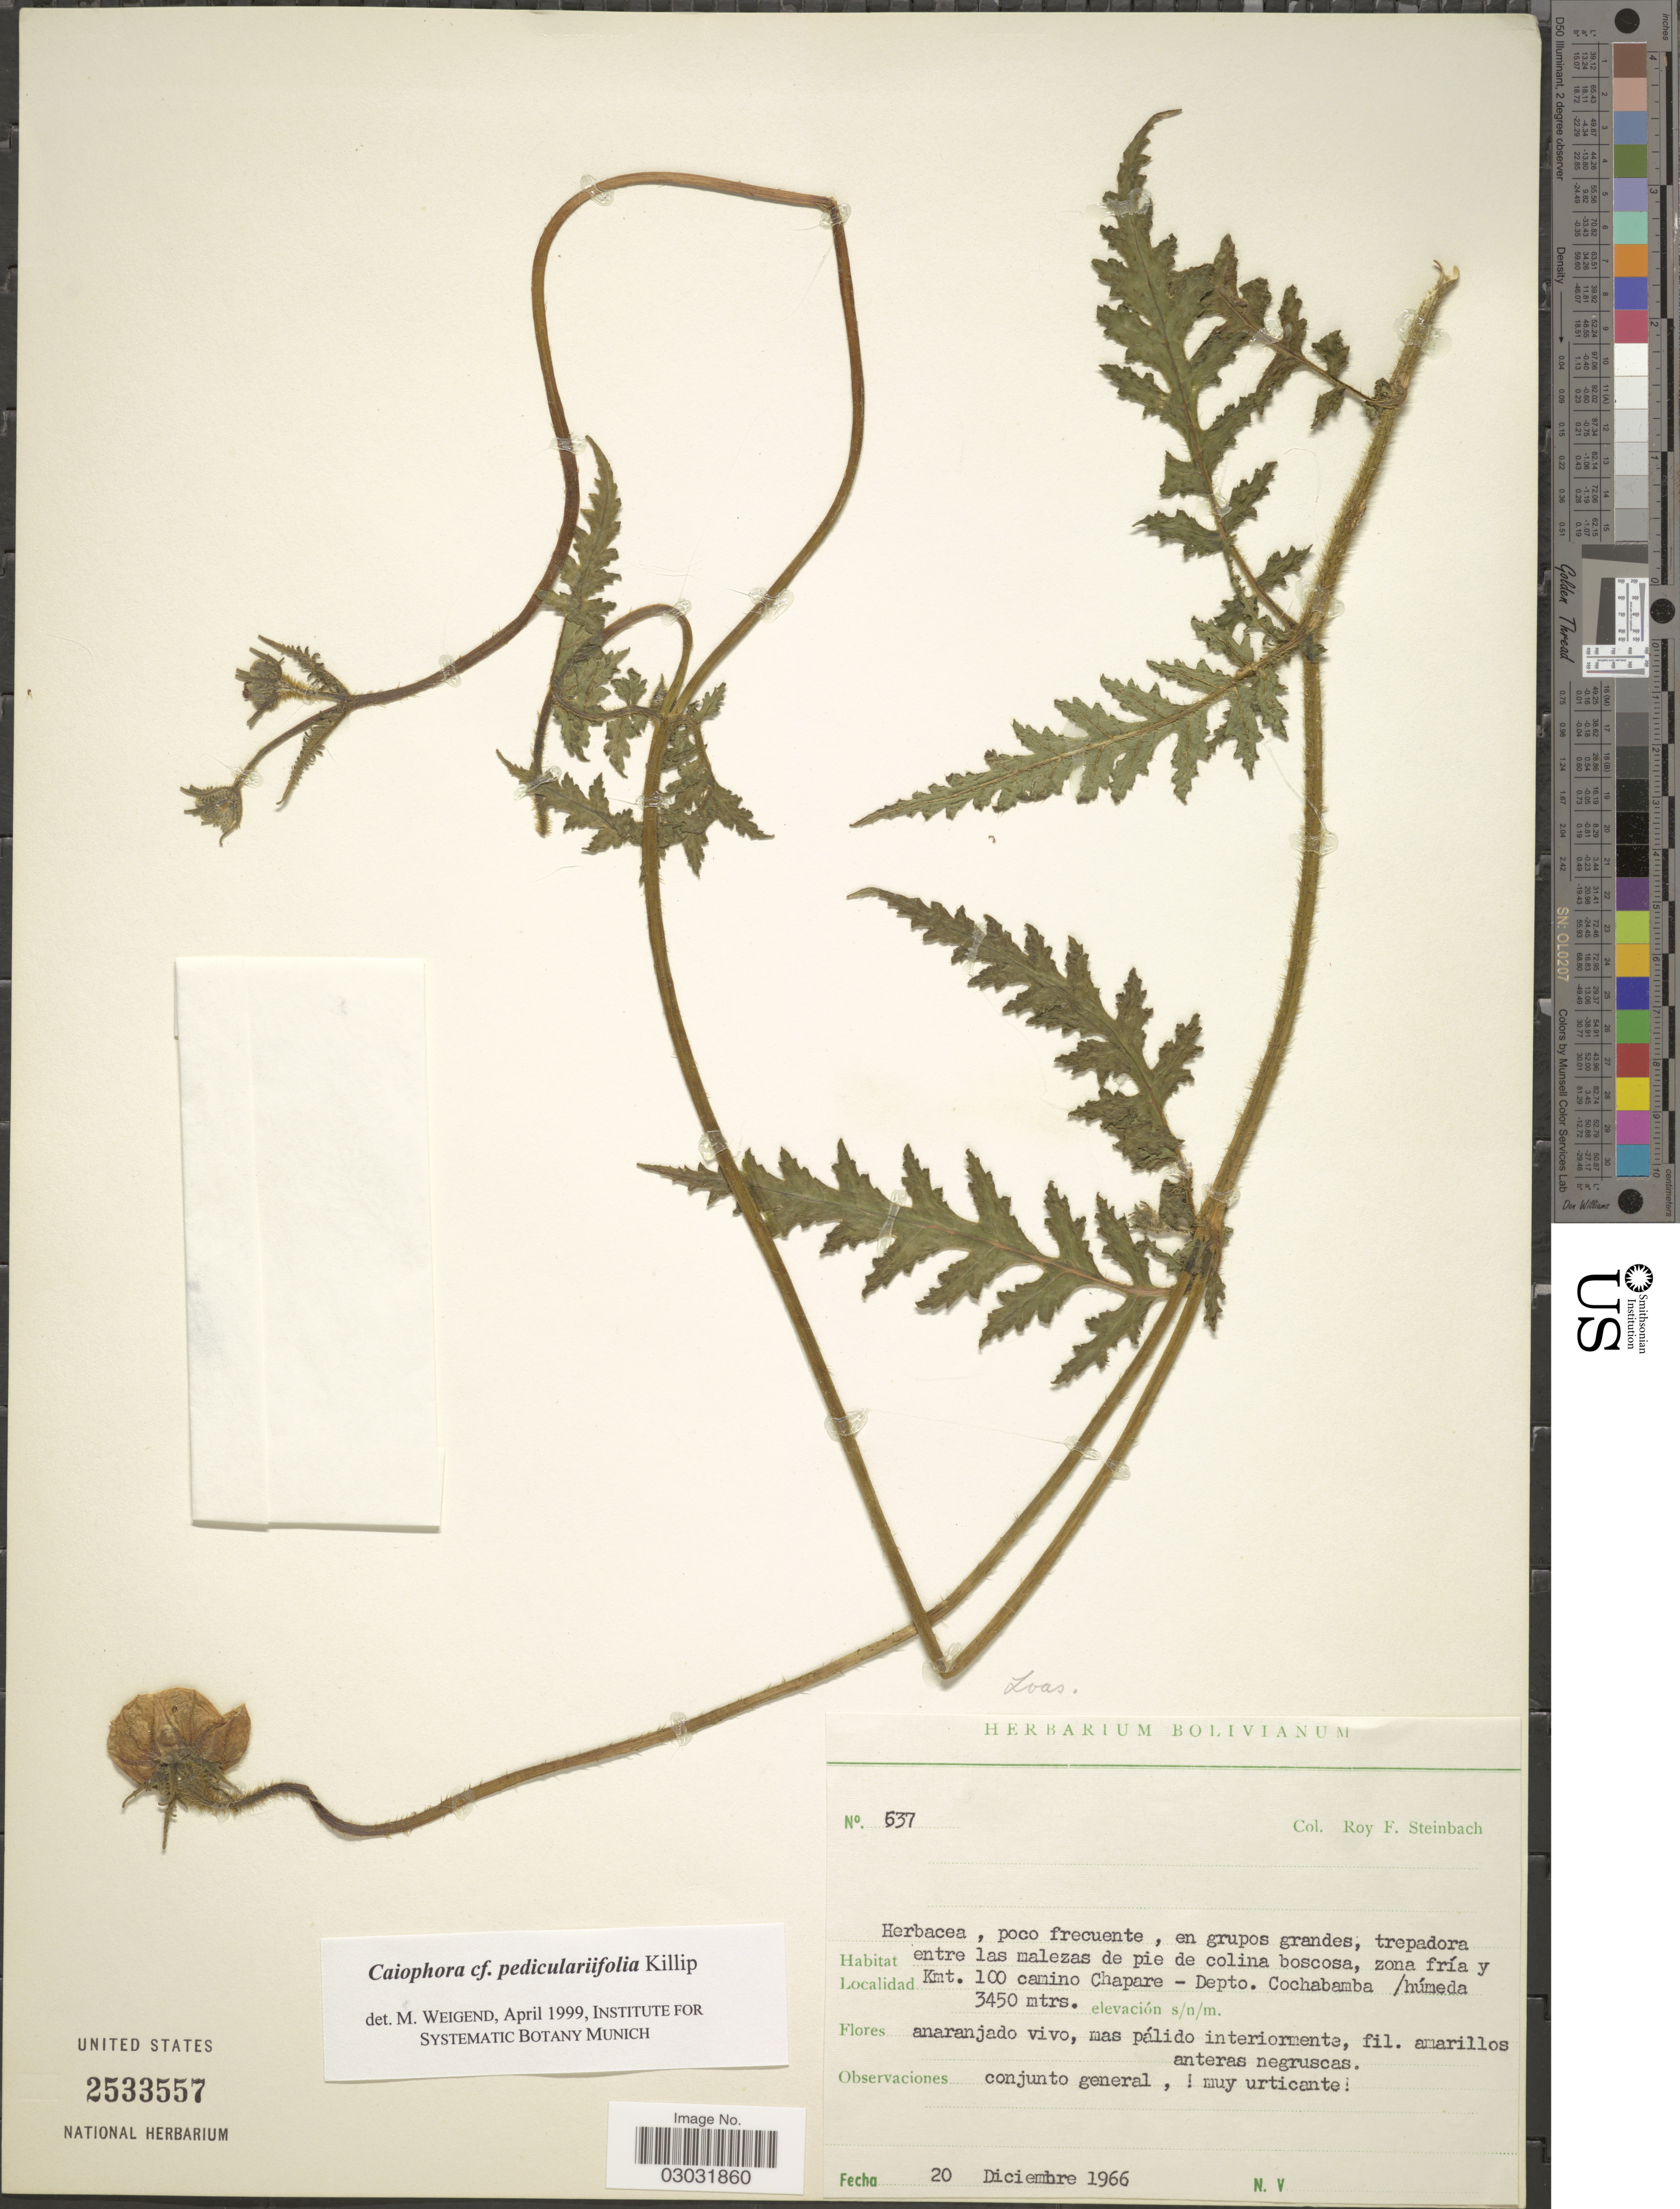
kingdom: Plantae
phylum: Tracheophyta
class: Magnoliopsida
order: Cornales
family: Loasaceae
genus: Caiophora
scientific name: Caiophora pedicularifolia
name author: Killip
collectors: R. F. Steinbach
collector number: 637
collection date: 1966-12-20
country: Bolivia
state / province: Cochabamba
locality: Zona fría y Kmt. 100 camino Chapare - Depto. Cochabamba.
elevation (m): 3450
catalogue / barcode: US 2533557